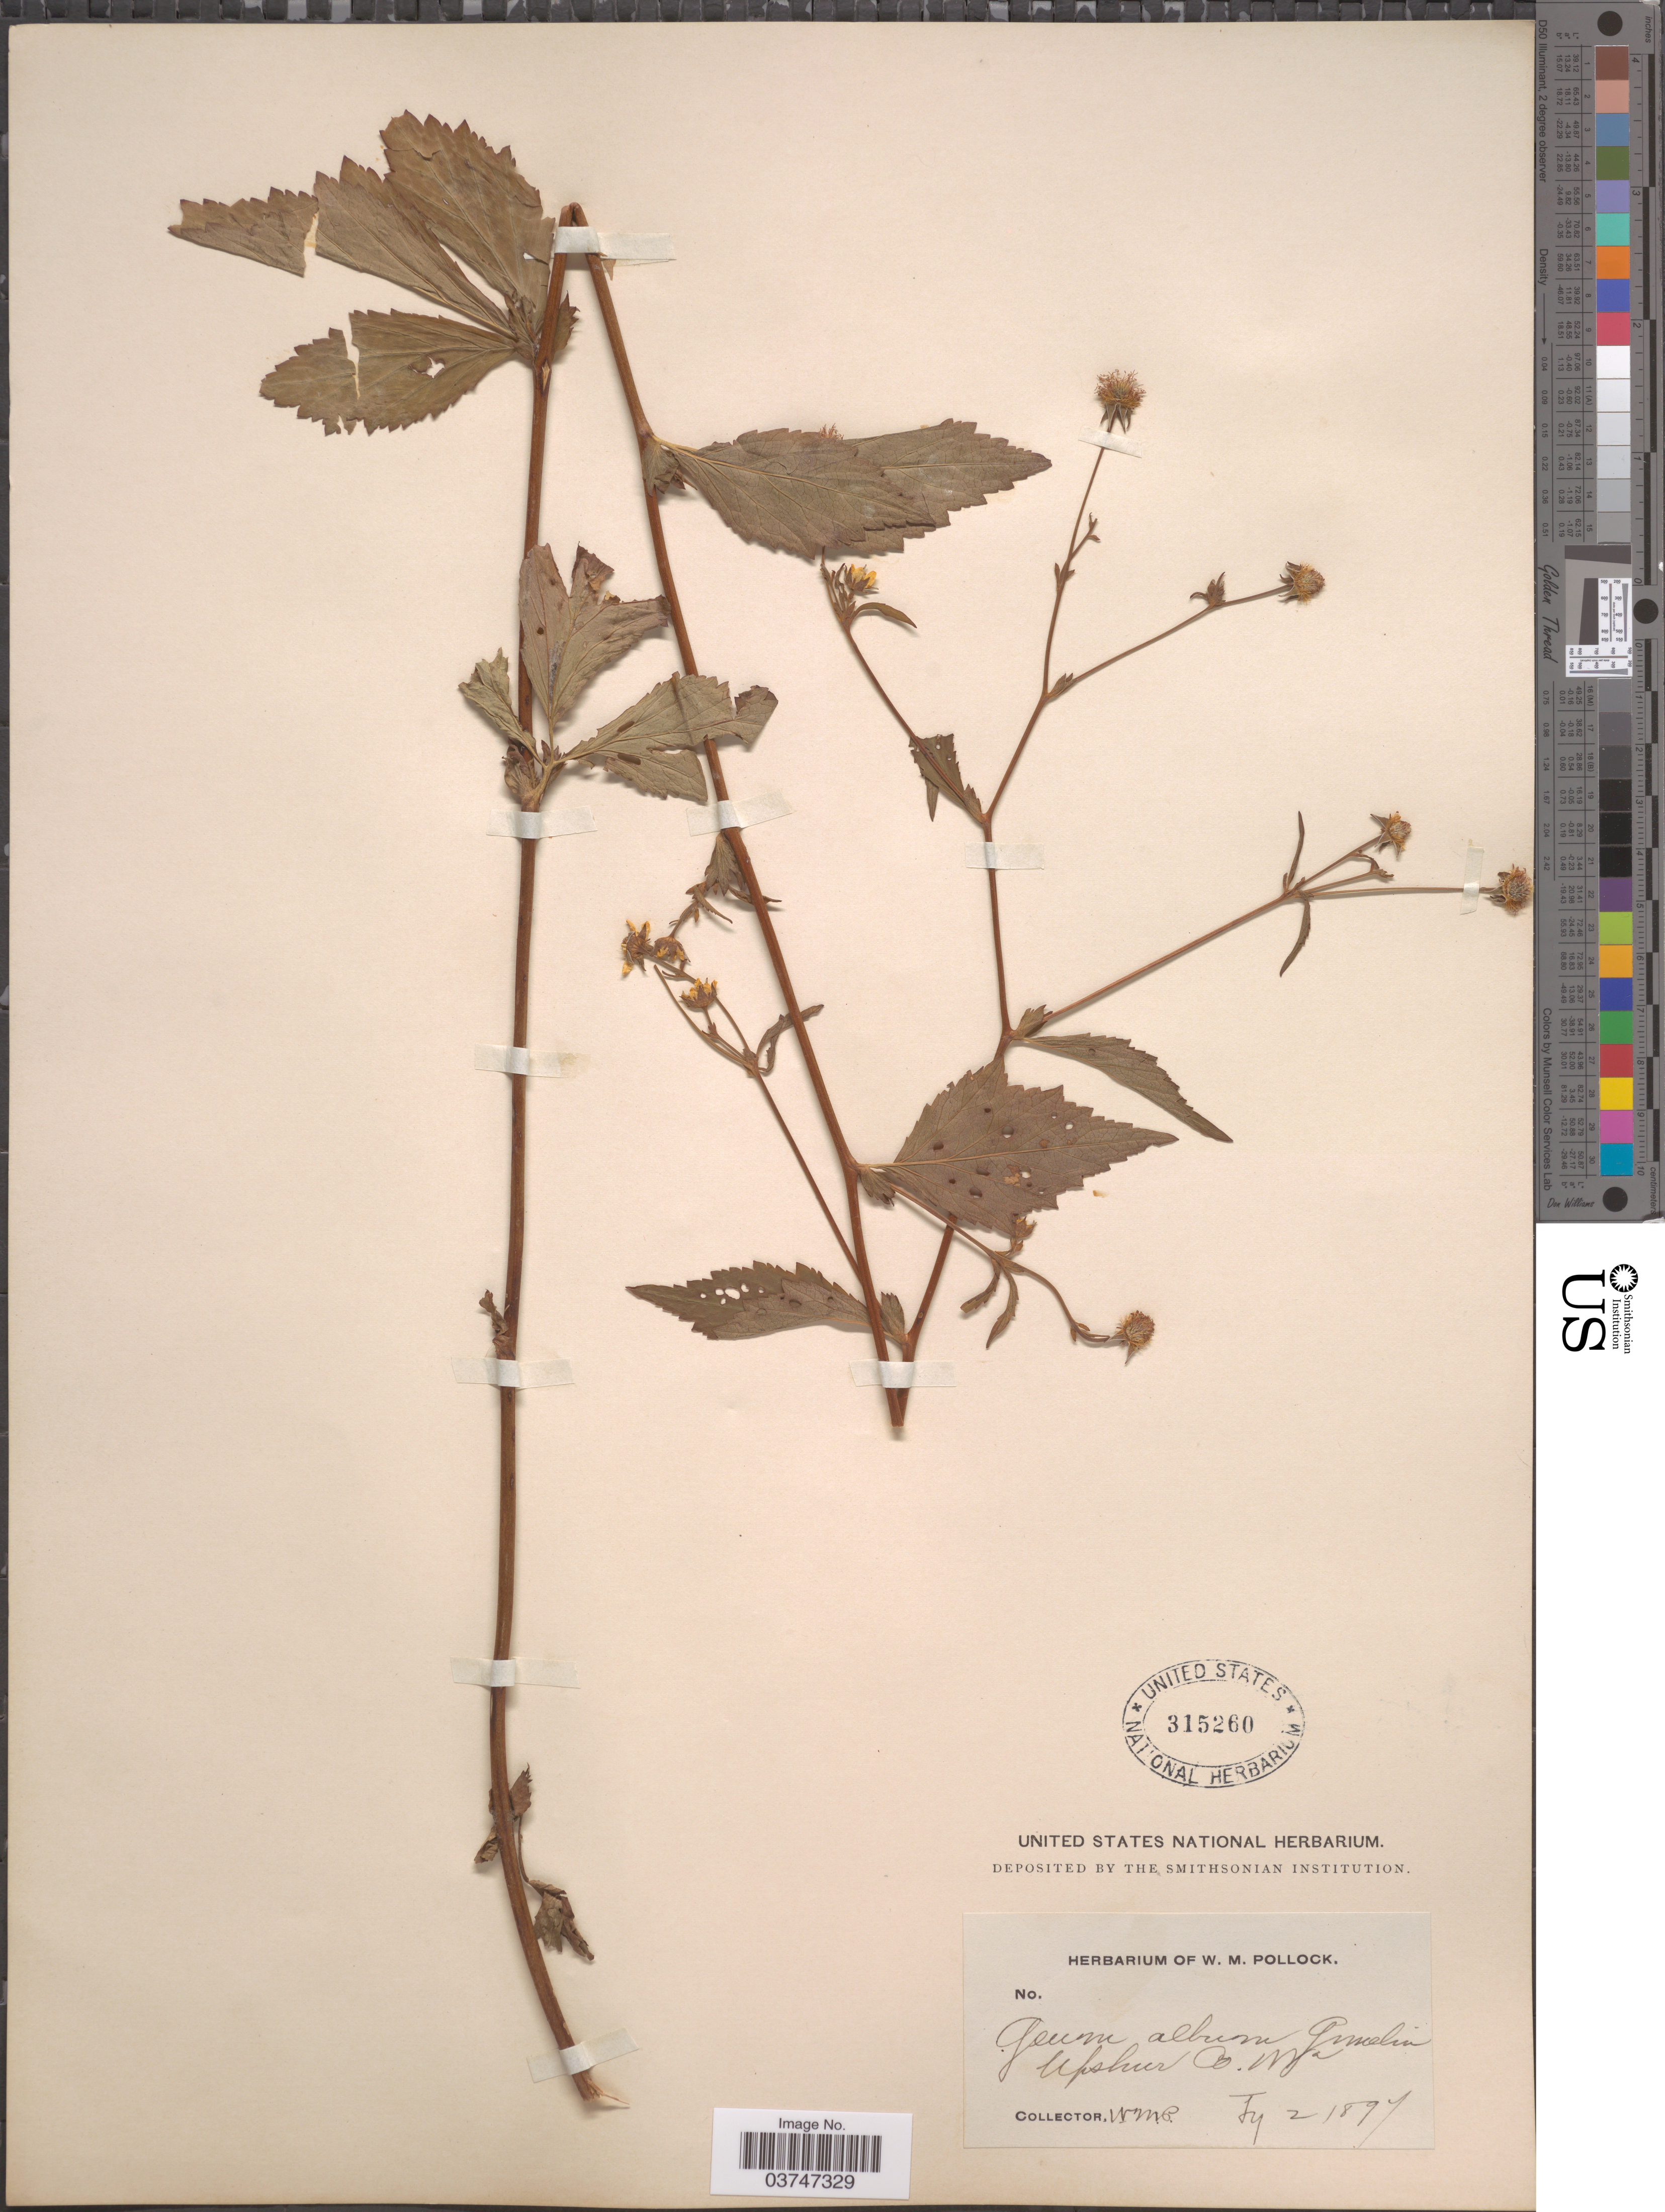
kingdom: Plantae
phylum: Tracheophyta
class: Magnoliopsida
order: Rosales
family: Rosaceae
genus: Geum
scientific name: Geum canadense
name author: Jacq.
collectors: W. M. Pollock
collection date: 1897-06-02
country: United States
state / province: West Virginia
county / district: Upshur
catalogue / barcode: US 315260